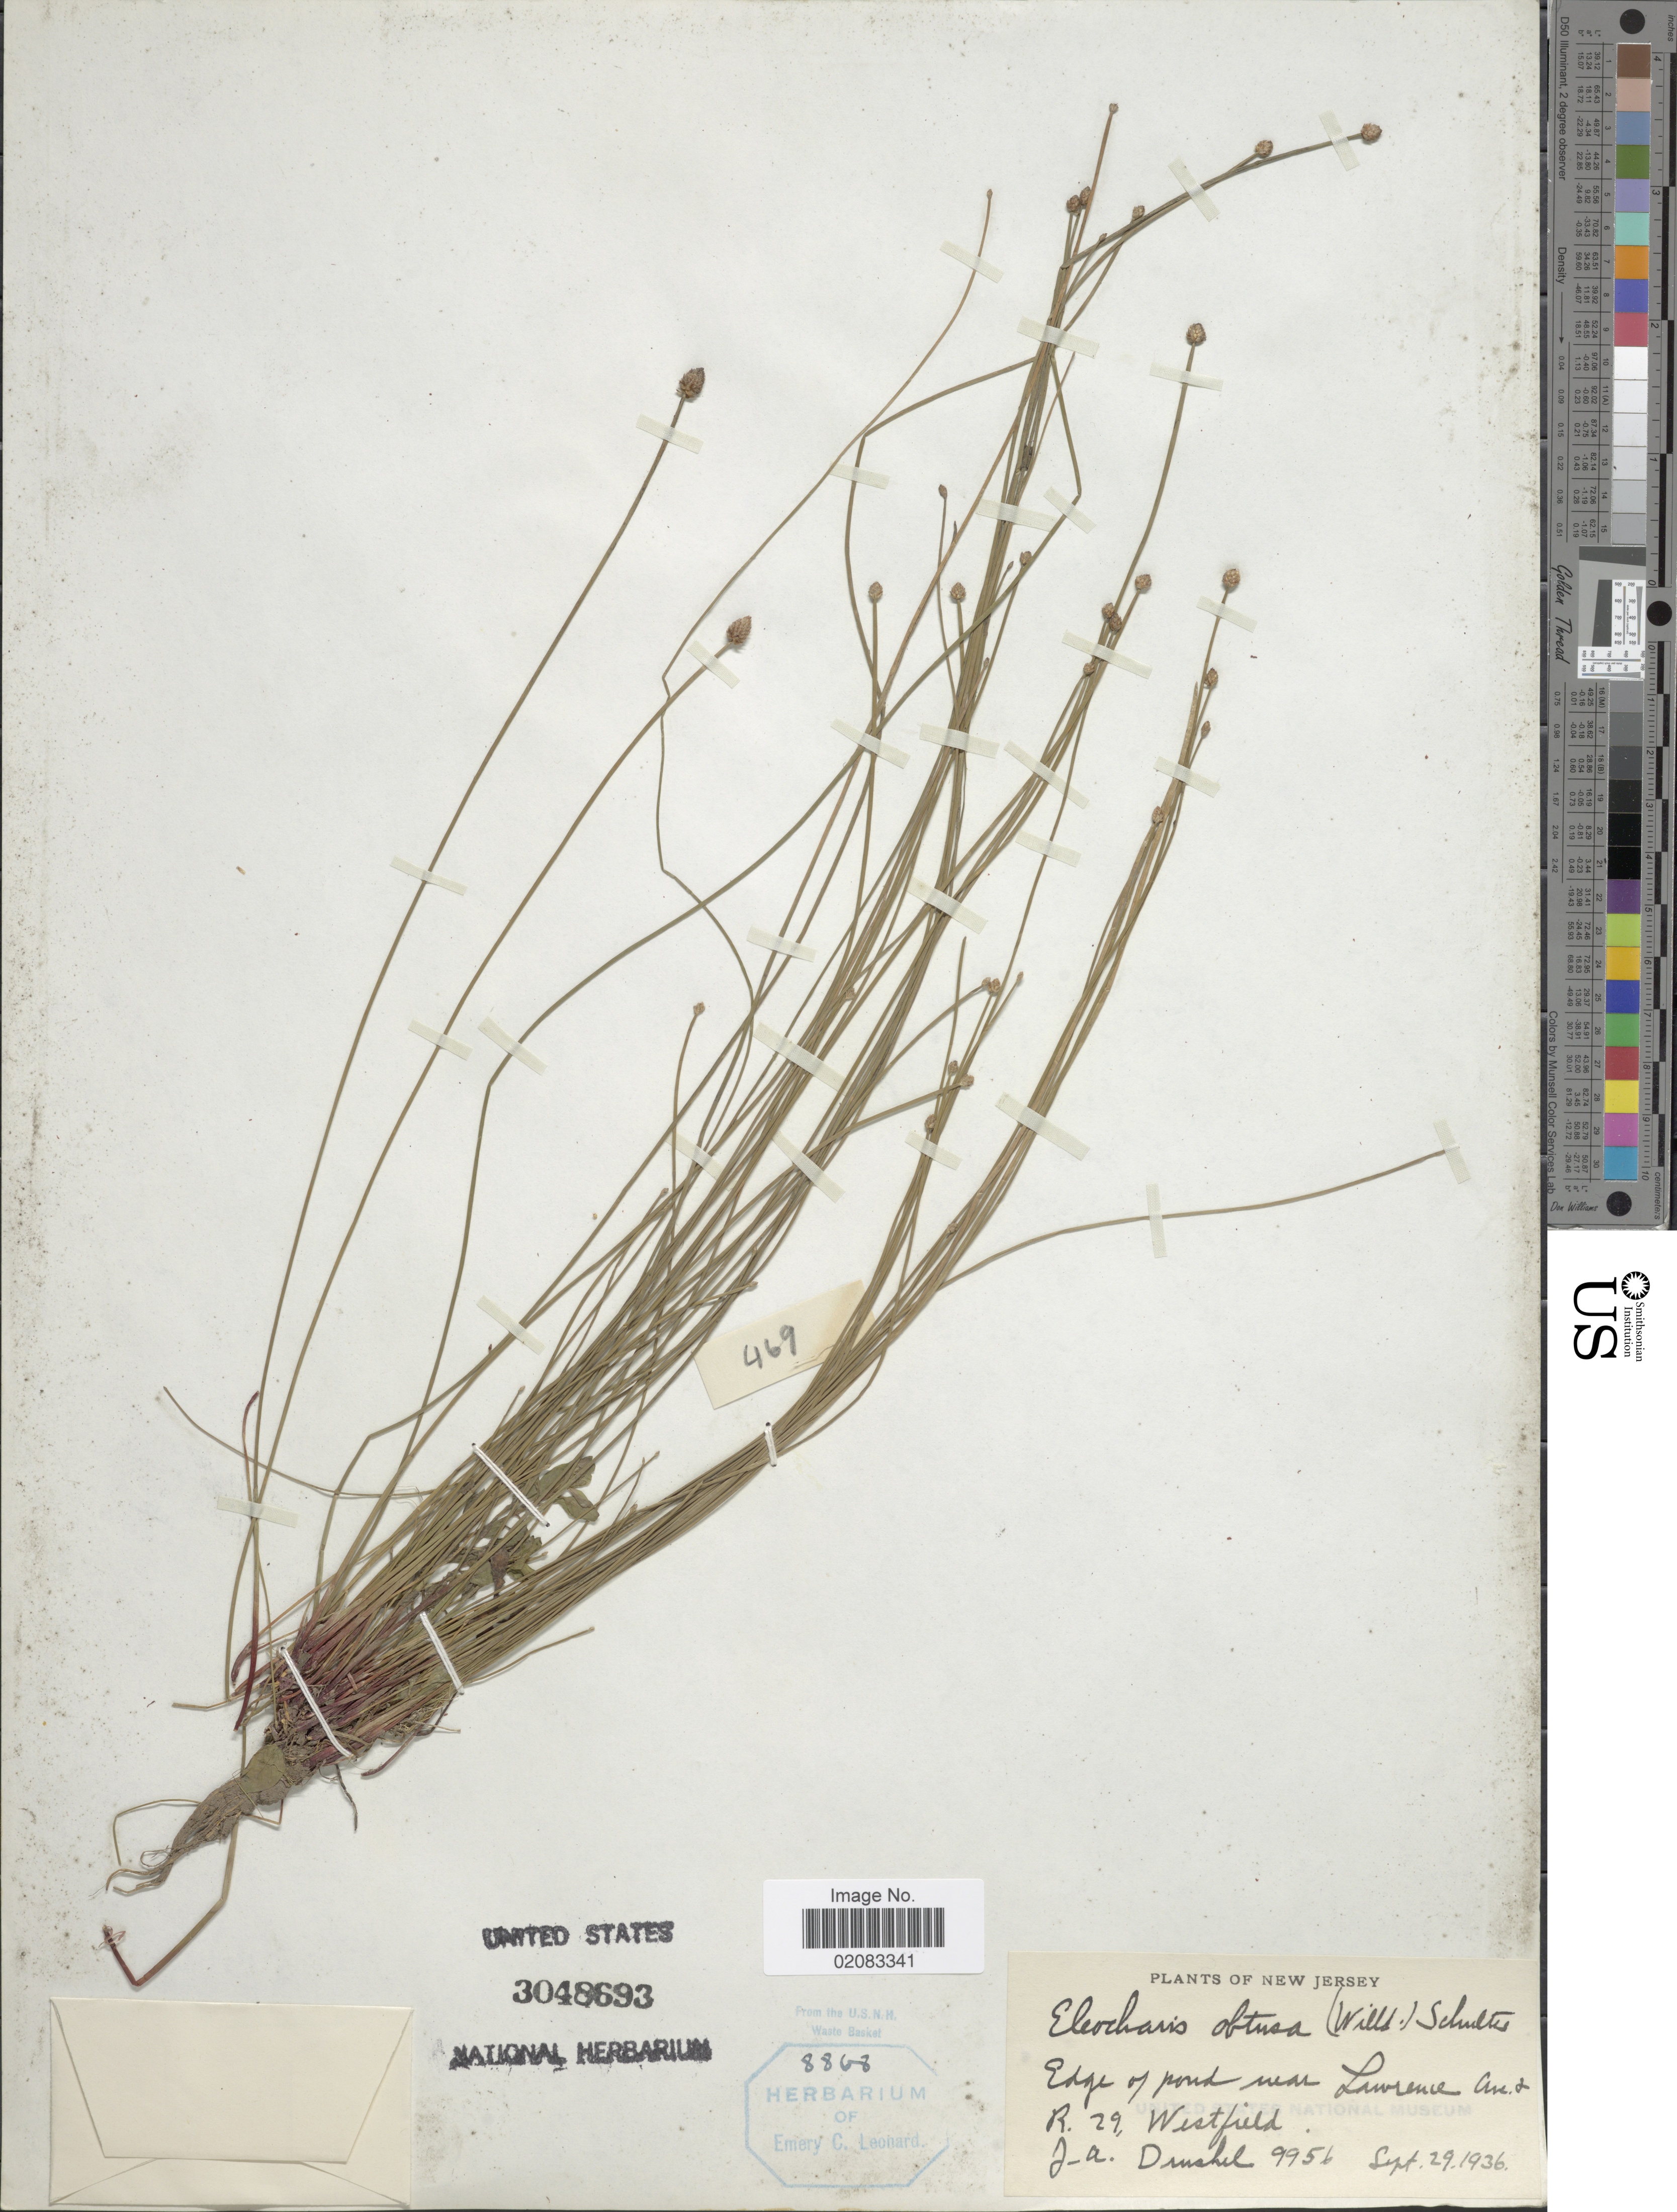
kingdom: Plantae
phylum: Tracheophyta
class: Liliopsida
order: Poales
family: Cyperaceae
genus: Eleocharis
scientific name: Eleocharis obtusa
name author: (Willd.) Schult.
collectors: J. A. Drushel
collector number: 9956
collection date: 1936-09-29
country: United States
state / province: New Jersey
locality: Edge of pond near Lawrence Ave + R 29, Westfield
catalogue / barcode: US 3048693